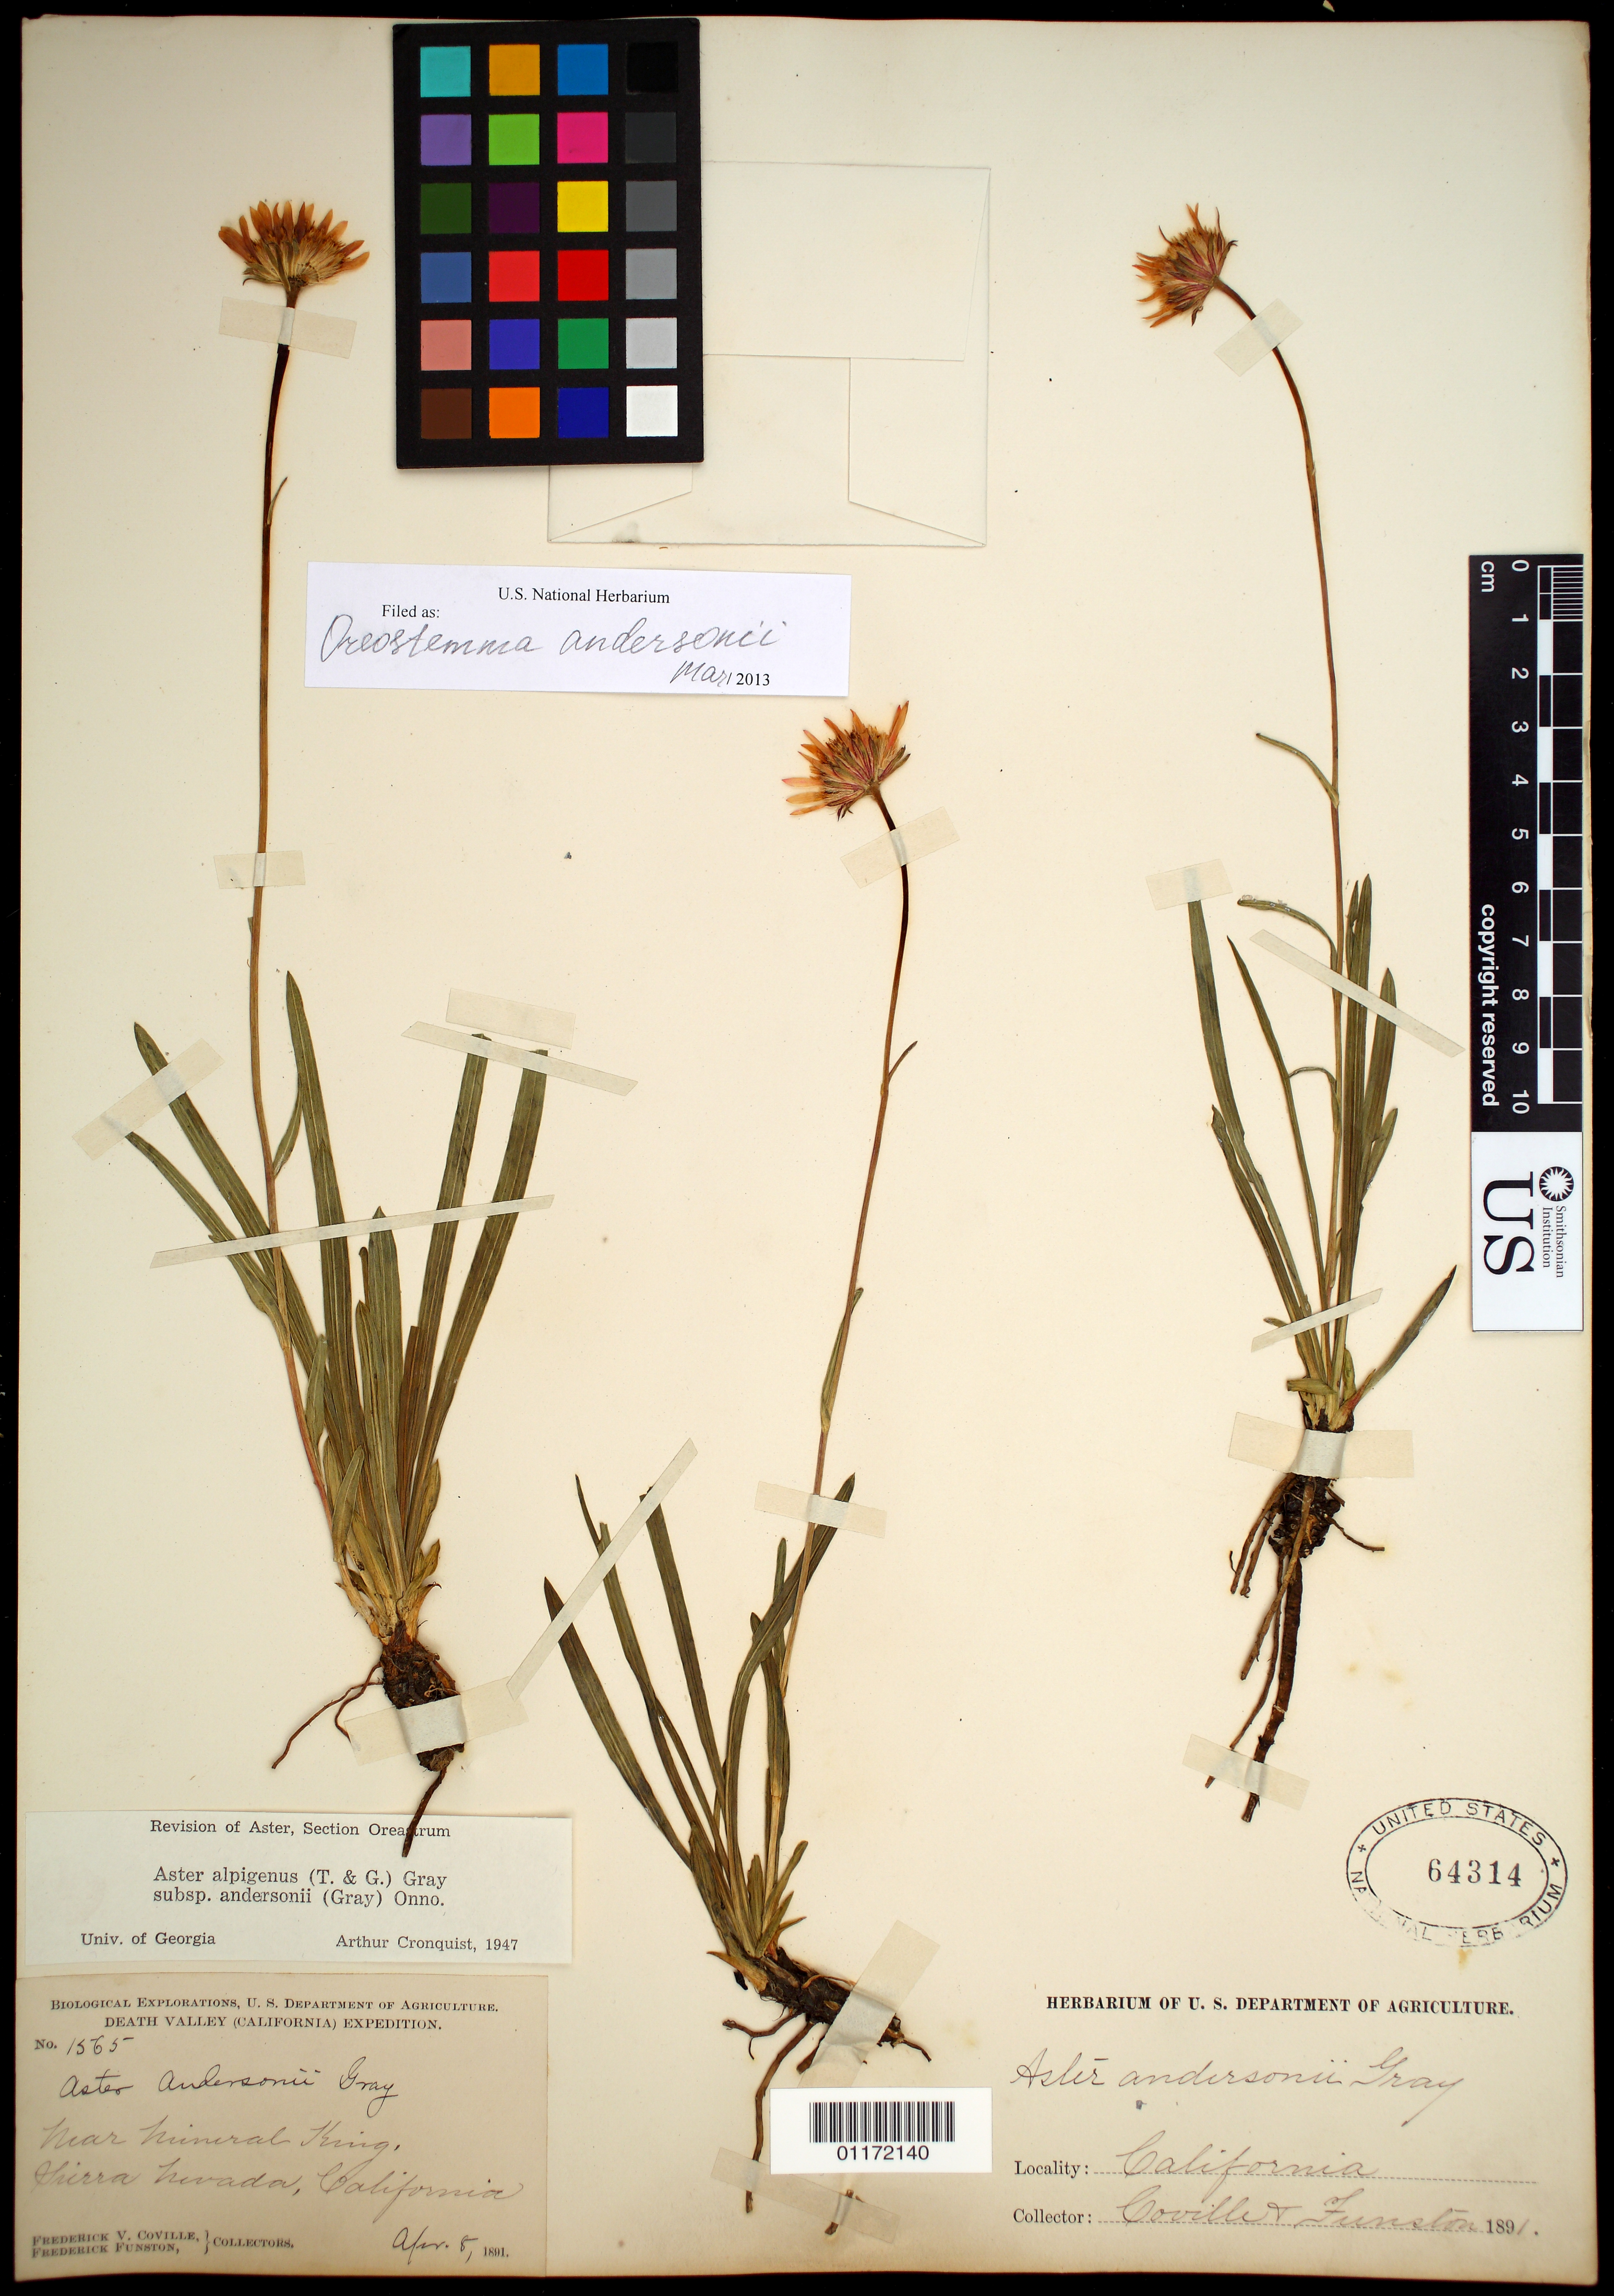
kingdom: Plantae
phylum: Tracheophyta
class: Magnoliopsida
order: Asterales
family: Asteraceae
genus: Oreostemma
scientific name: Oreostemma alpigenum var. andersonii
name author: (A. Gray) G.L. Nesom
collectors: F. V. Coville & F. Funston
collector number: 1565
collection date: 1891-04-08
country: United States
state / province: California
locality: near Mineral King, Sierra Nevada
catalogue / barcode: US 64314